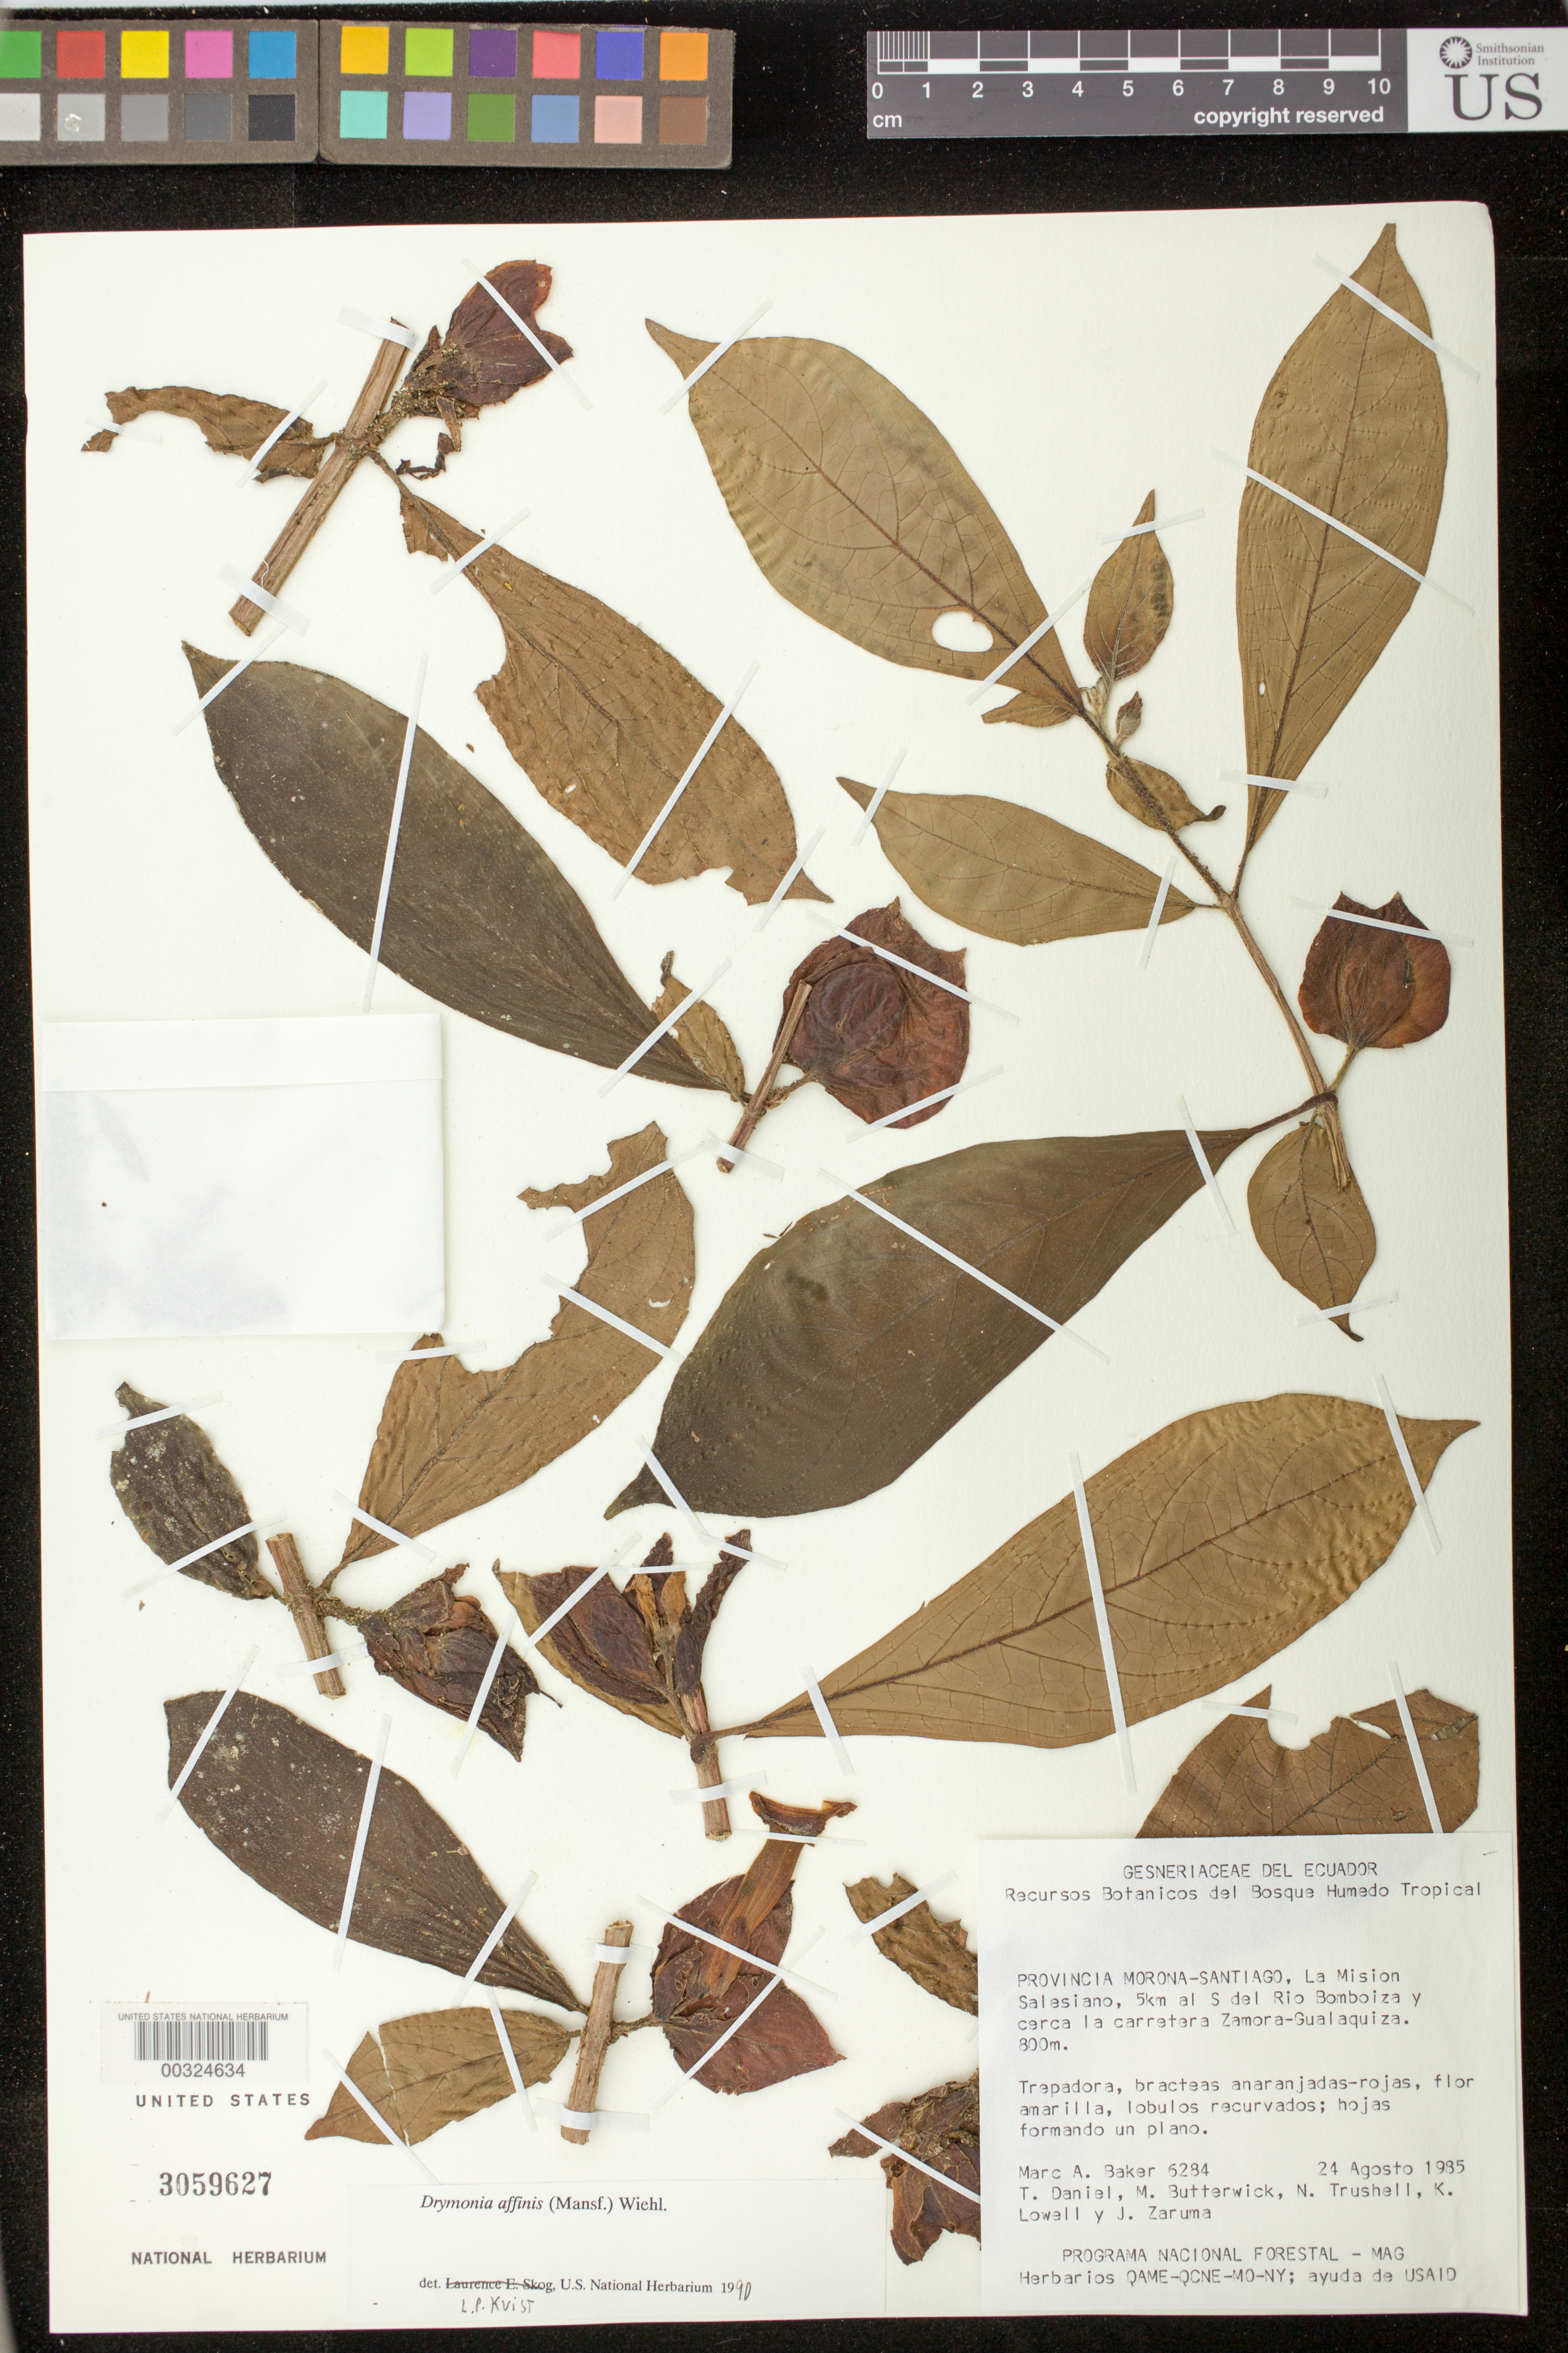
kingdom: Plantae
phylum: Tracheophyta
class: Magnoliopsida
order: Lamiales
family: Gesneriaceae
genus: Drymonia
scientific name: Drymonia affinis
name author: (Mansf.) Wiehler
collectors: M. A. Baker, T. Daniel, M. Butterwick, N. Trushell, K. Lowell & J. Zaruma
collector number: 6284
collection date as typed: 24 Aug 1985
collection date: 1985-08-24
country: Ecuador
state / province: Morona-Santiago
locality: La Mision Salesiano, 5 km S of Rio Bomboiza and near Zamora-Gualaquiza highway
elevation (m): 800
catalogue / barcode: US 3059627